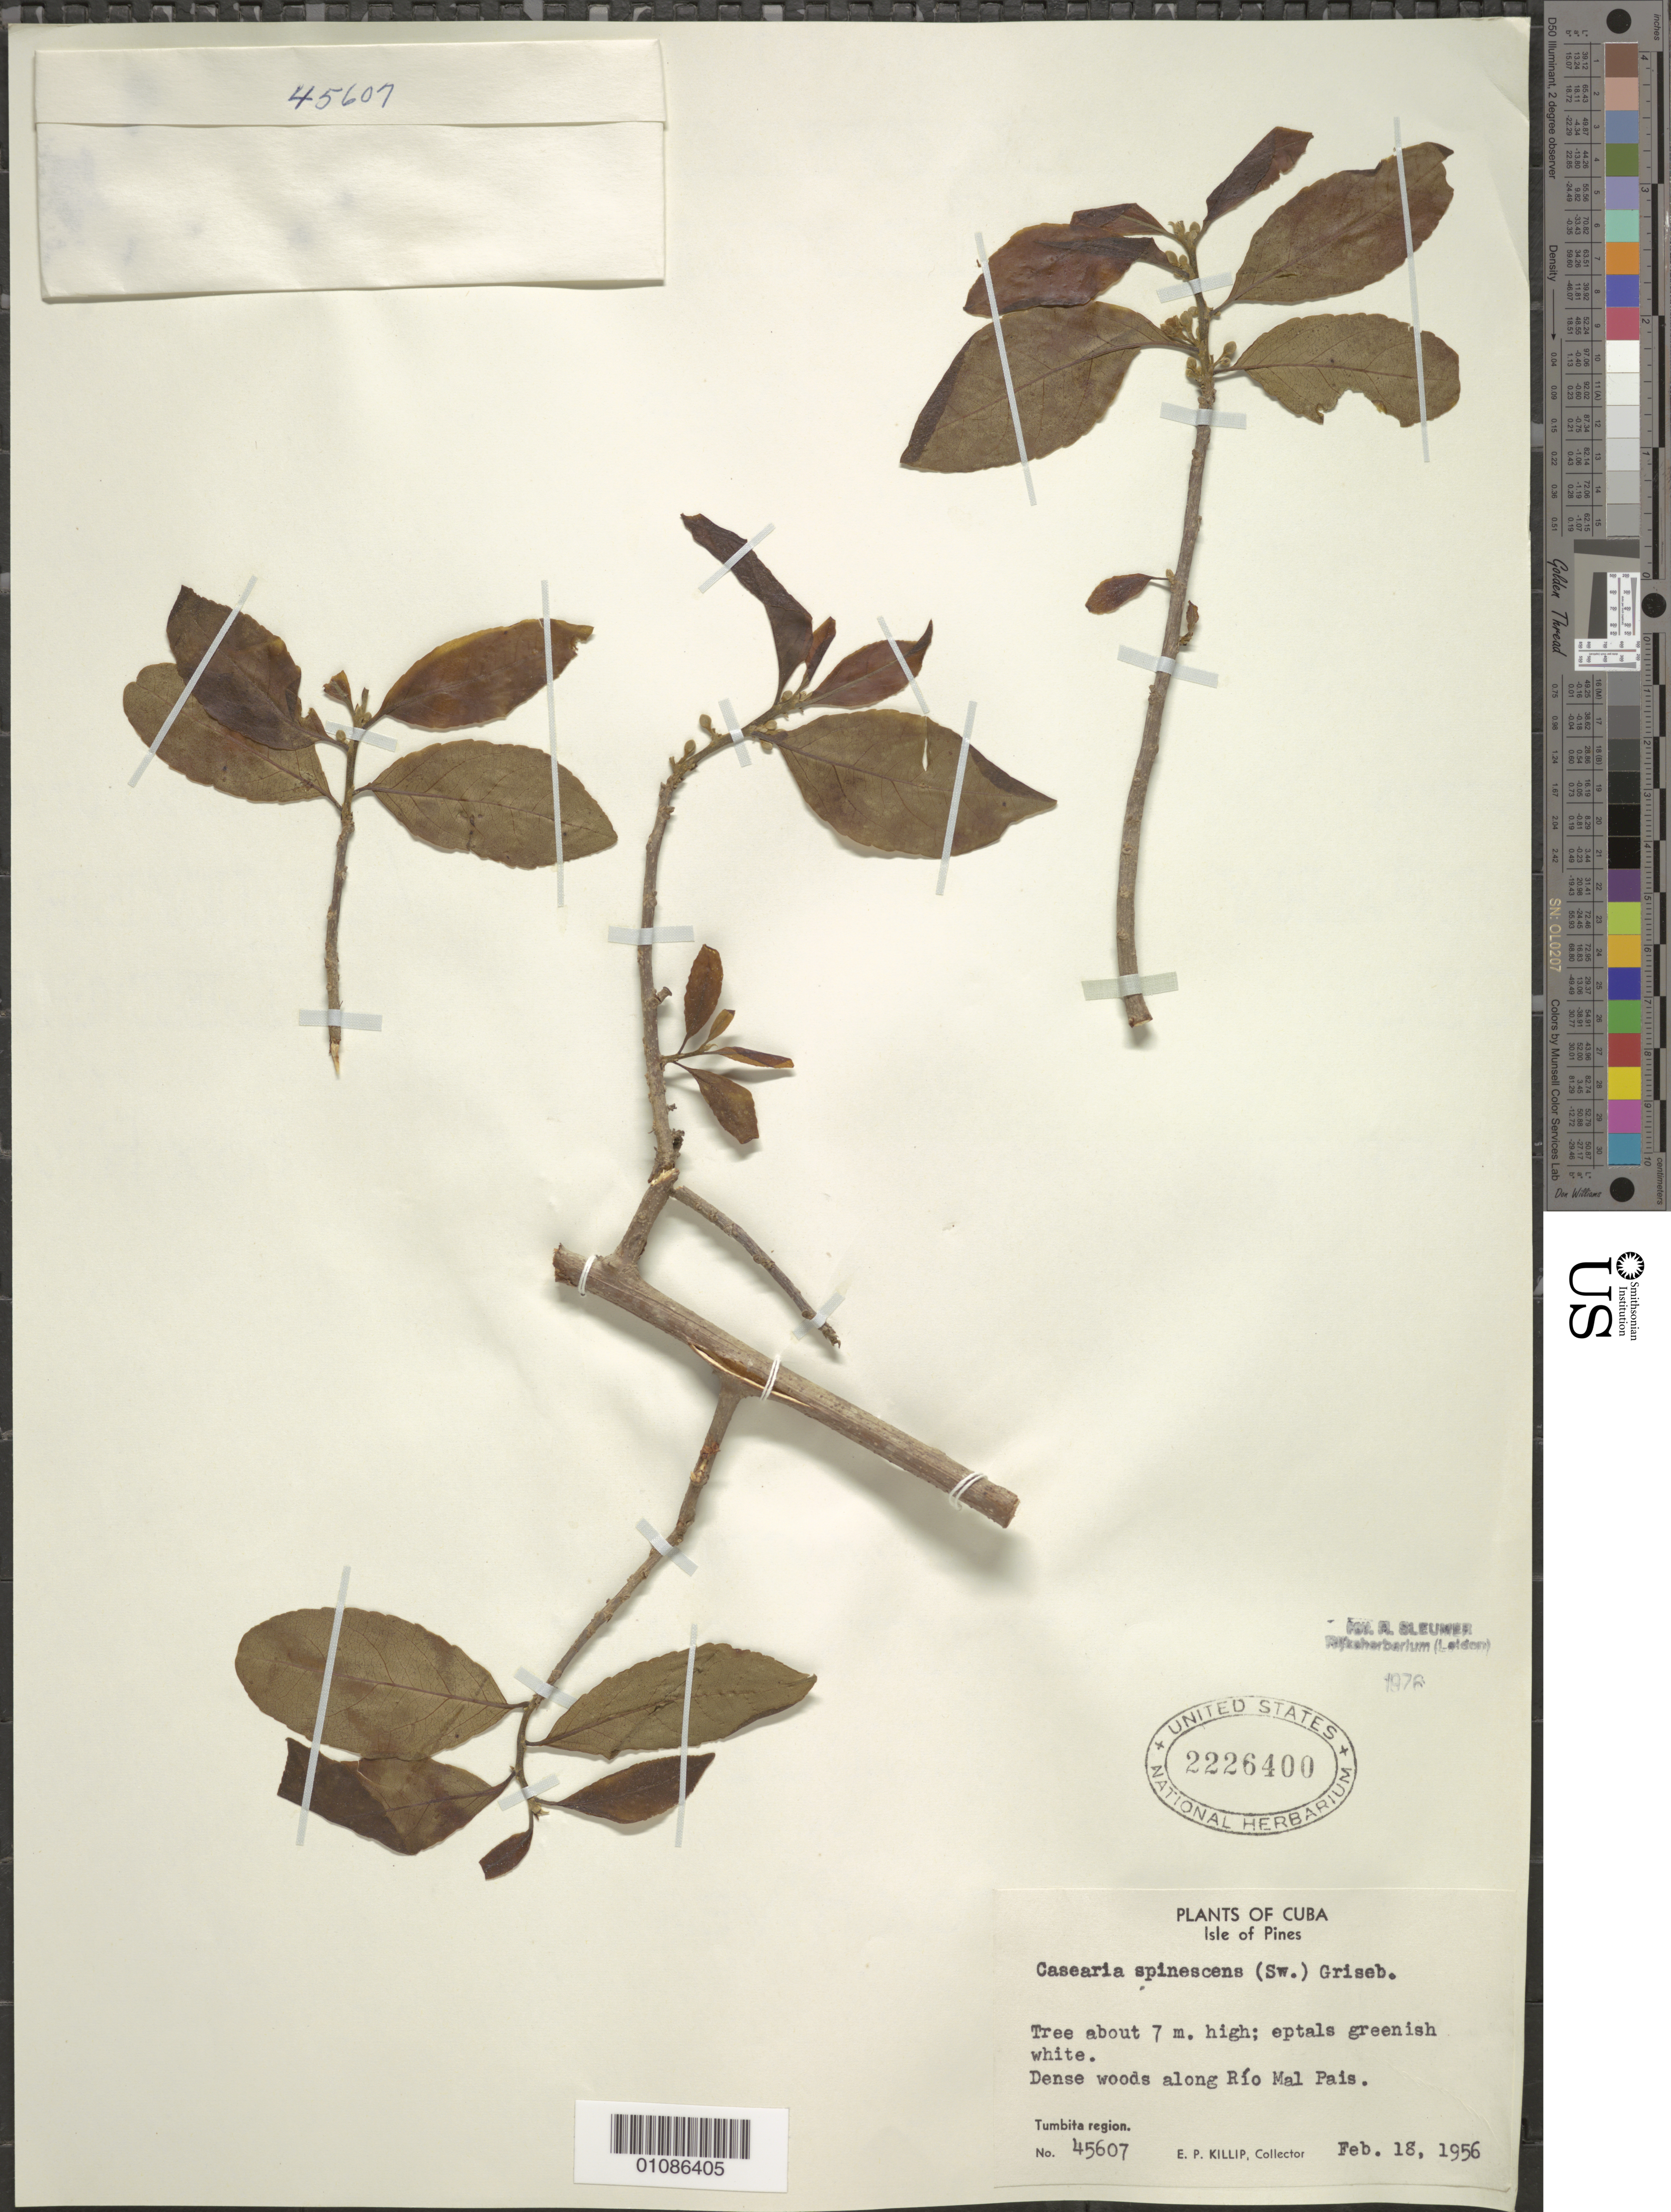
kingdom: Plantae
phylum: Tracheophyta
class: Magnoliopsida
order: Malpighiales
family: Salicaceae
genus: Casearia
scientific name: Casearia spinescens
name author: (Sw.) Griseb.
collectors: E. P. Killip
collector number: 45607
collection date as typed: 18 Feb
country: Cuba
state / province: Isla de La Juventud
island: Isla de la Juventud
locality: Dense woods along Rio mal Pais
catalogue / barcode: US 2226400